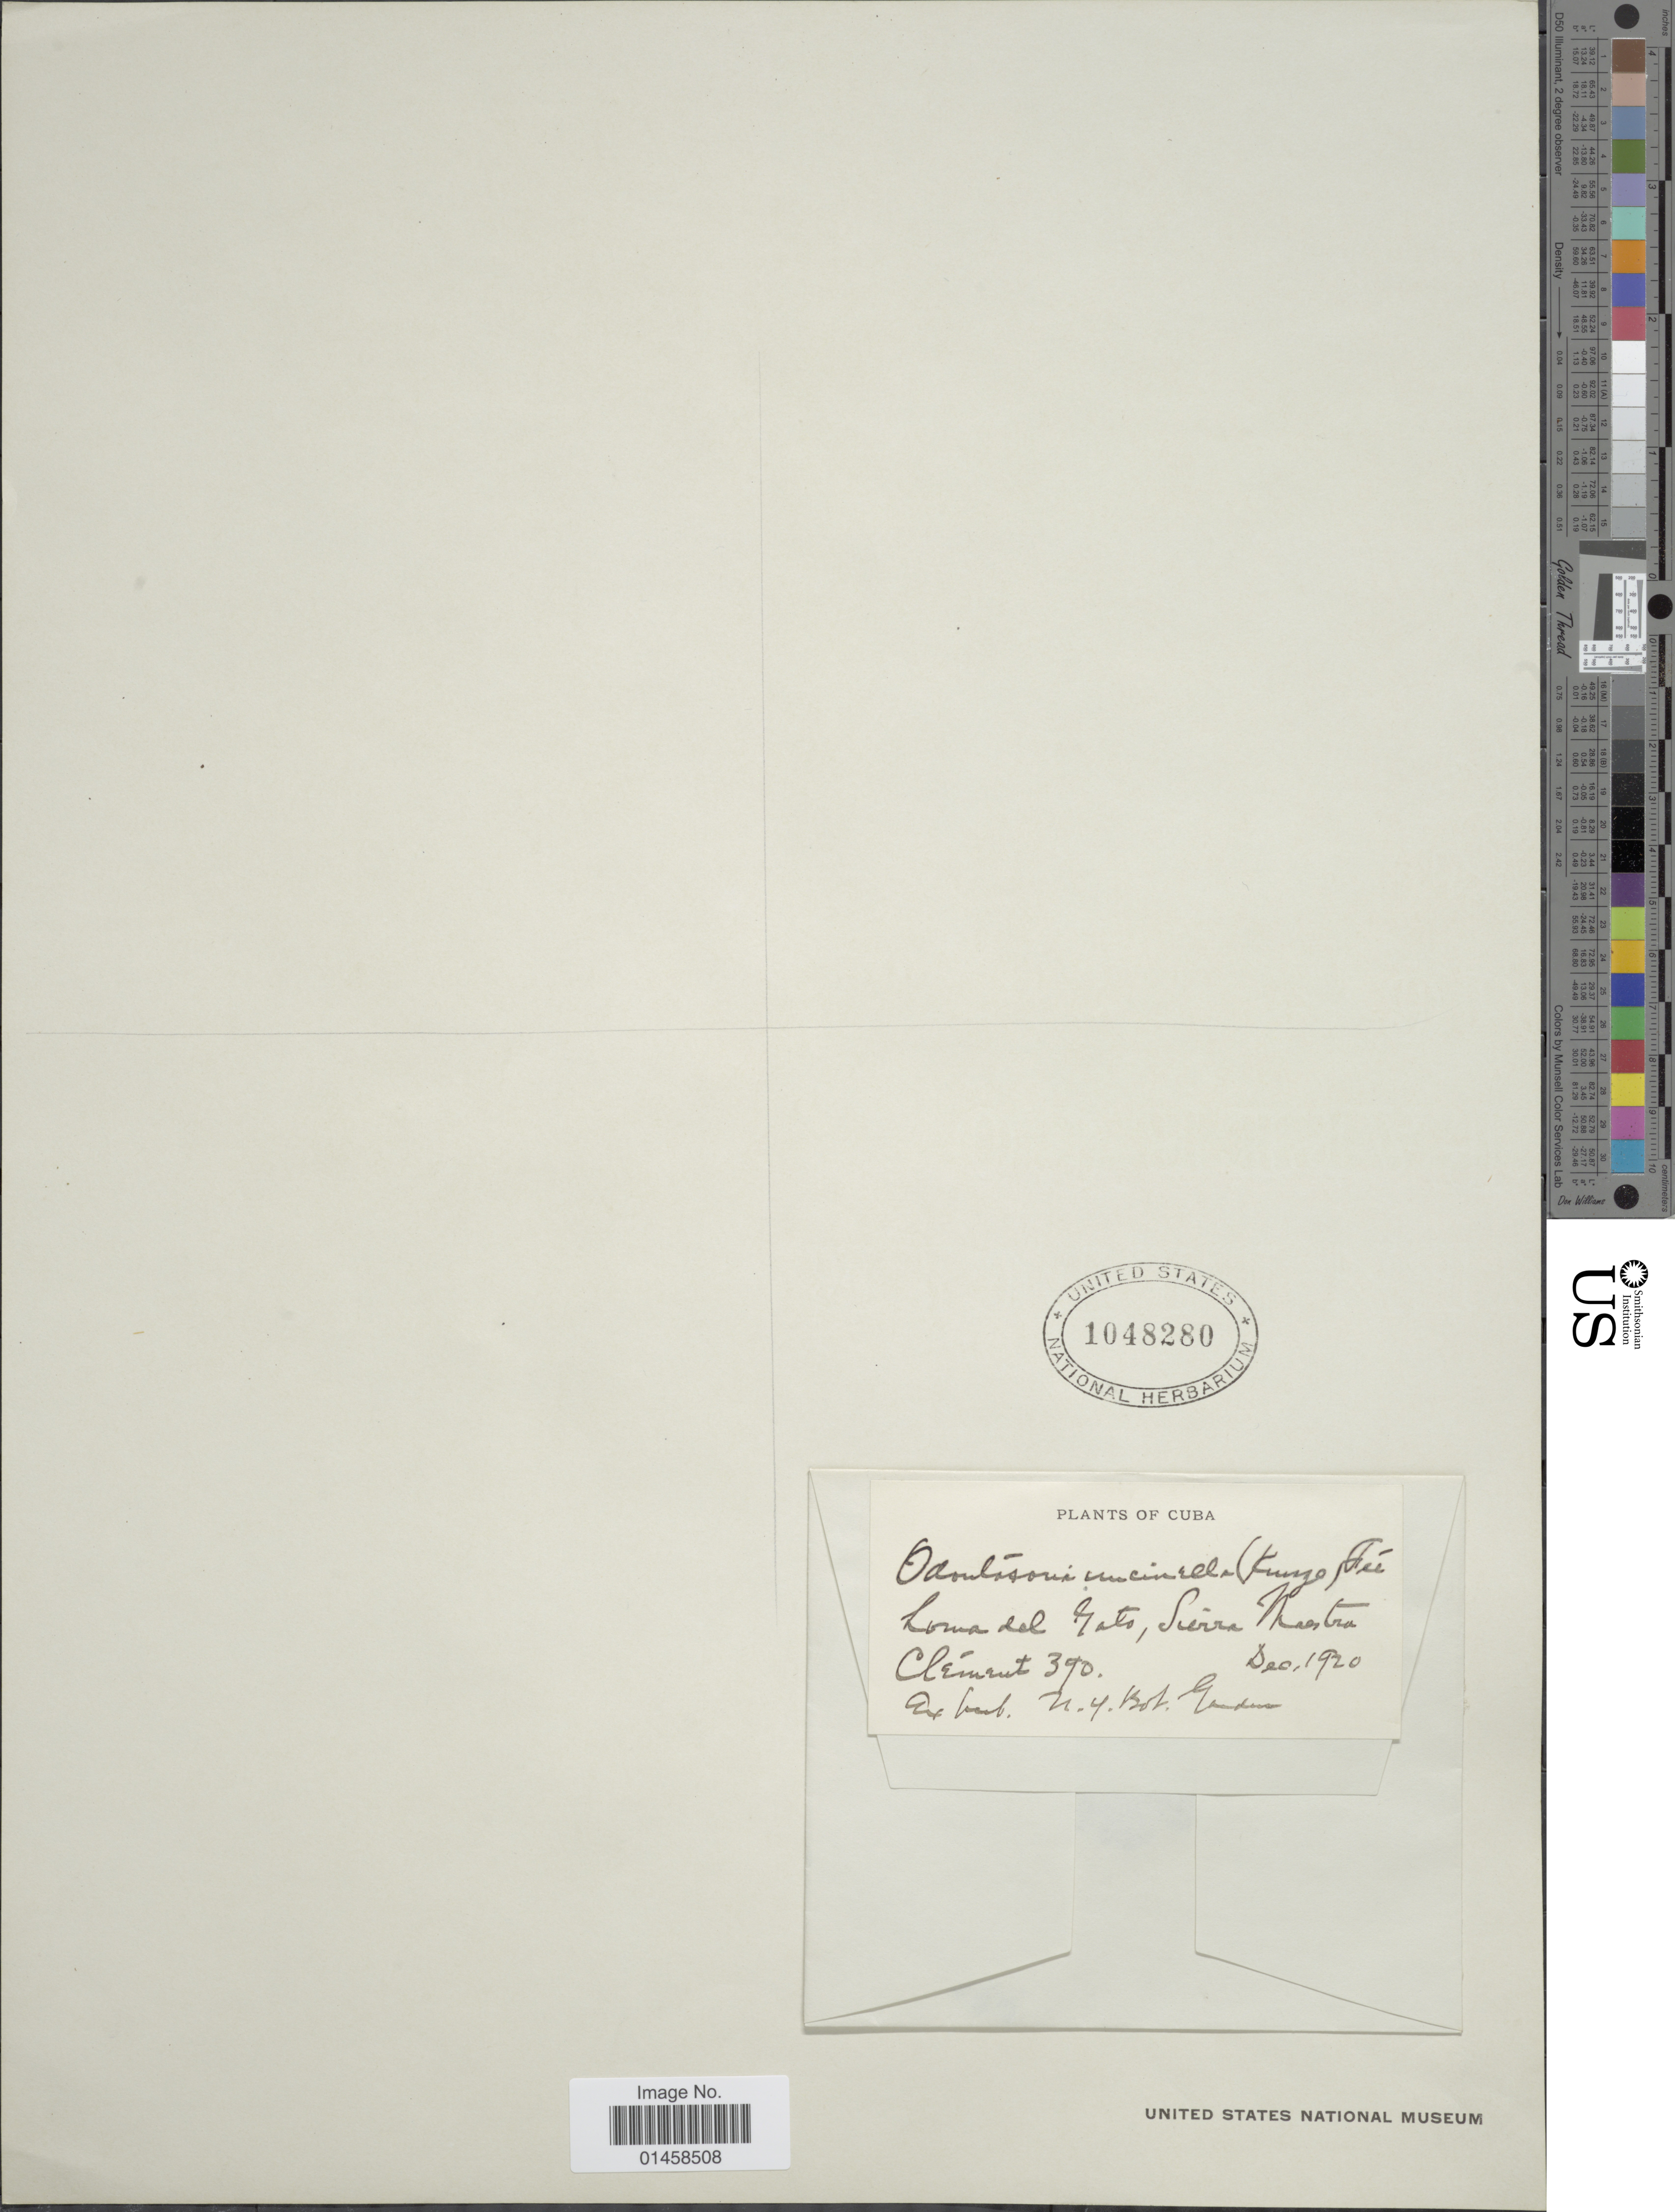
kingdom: Plantae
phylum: Tracheophyta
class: Polypodiopsida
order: Polypodiales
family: Lindsaeaceae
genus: Odontosoria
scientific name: Odontosoria scandens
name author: (Desv.) C. Chr.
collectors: -. Clement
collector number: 390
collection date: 1920-12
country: Cuba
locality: Loma del Gato, Sierra Maestra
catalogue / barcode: US 1048280